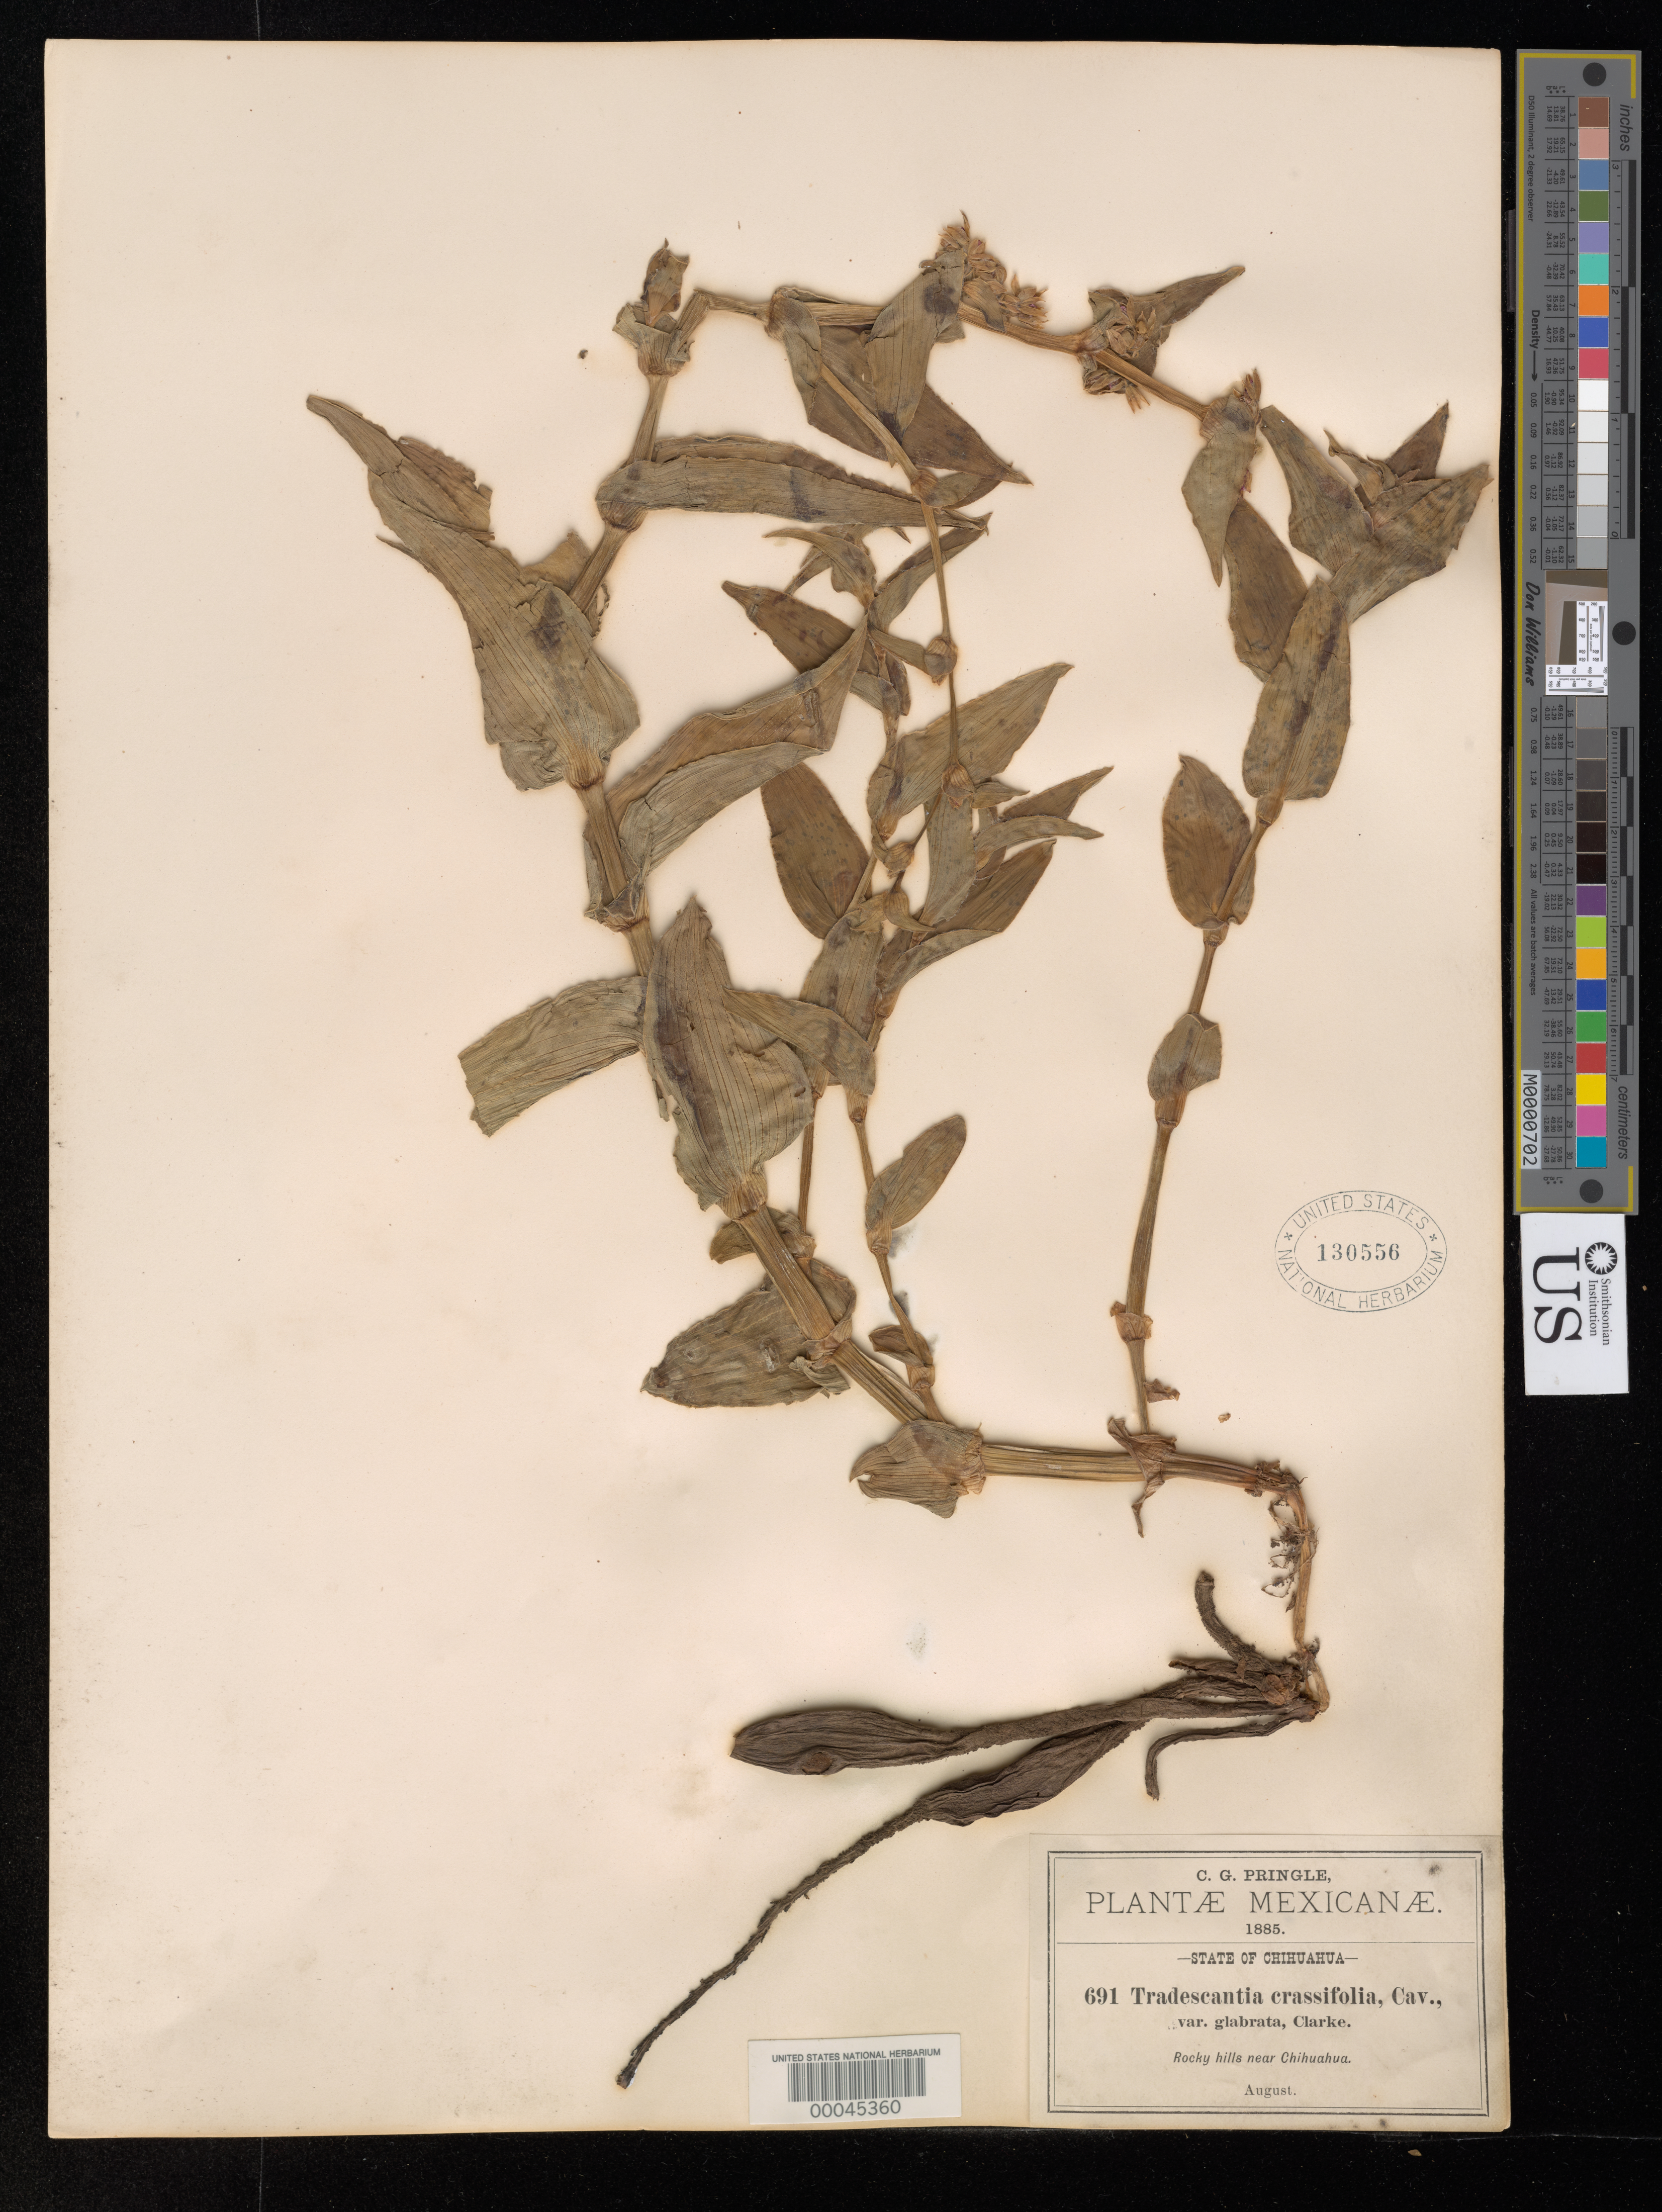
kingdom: Plantae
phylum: Tracheophyta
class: Liliopsida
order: Commelinales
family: Commelinaceae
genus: Tradescantia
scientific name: Tradescantia crassifolia var. glabrata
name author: C.B. Clarke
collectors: C. G. Pringle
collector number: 691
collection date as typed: Aug 1885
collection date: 1885-08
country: Mexico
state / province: Chihuahua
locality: Near Chihuahua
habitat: Rocky hills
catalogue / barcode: US 130556